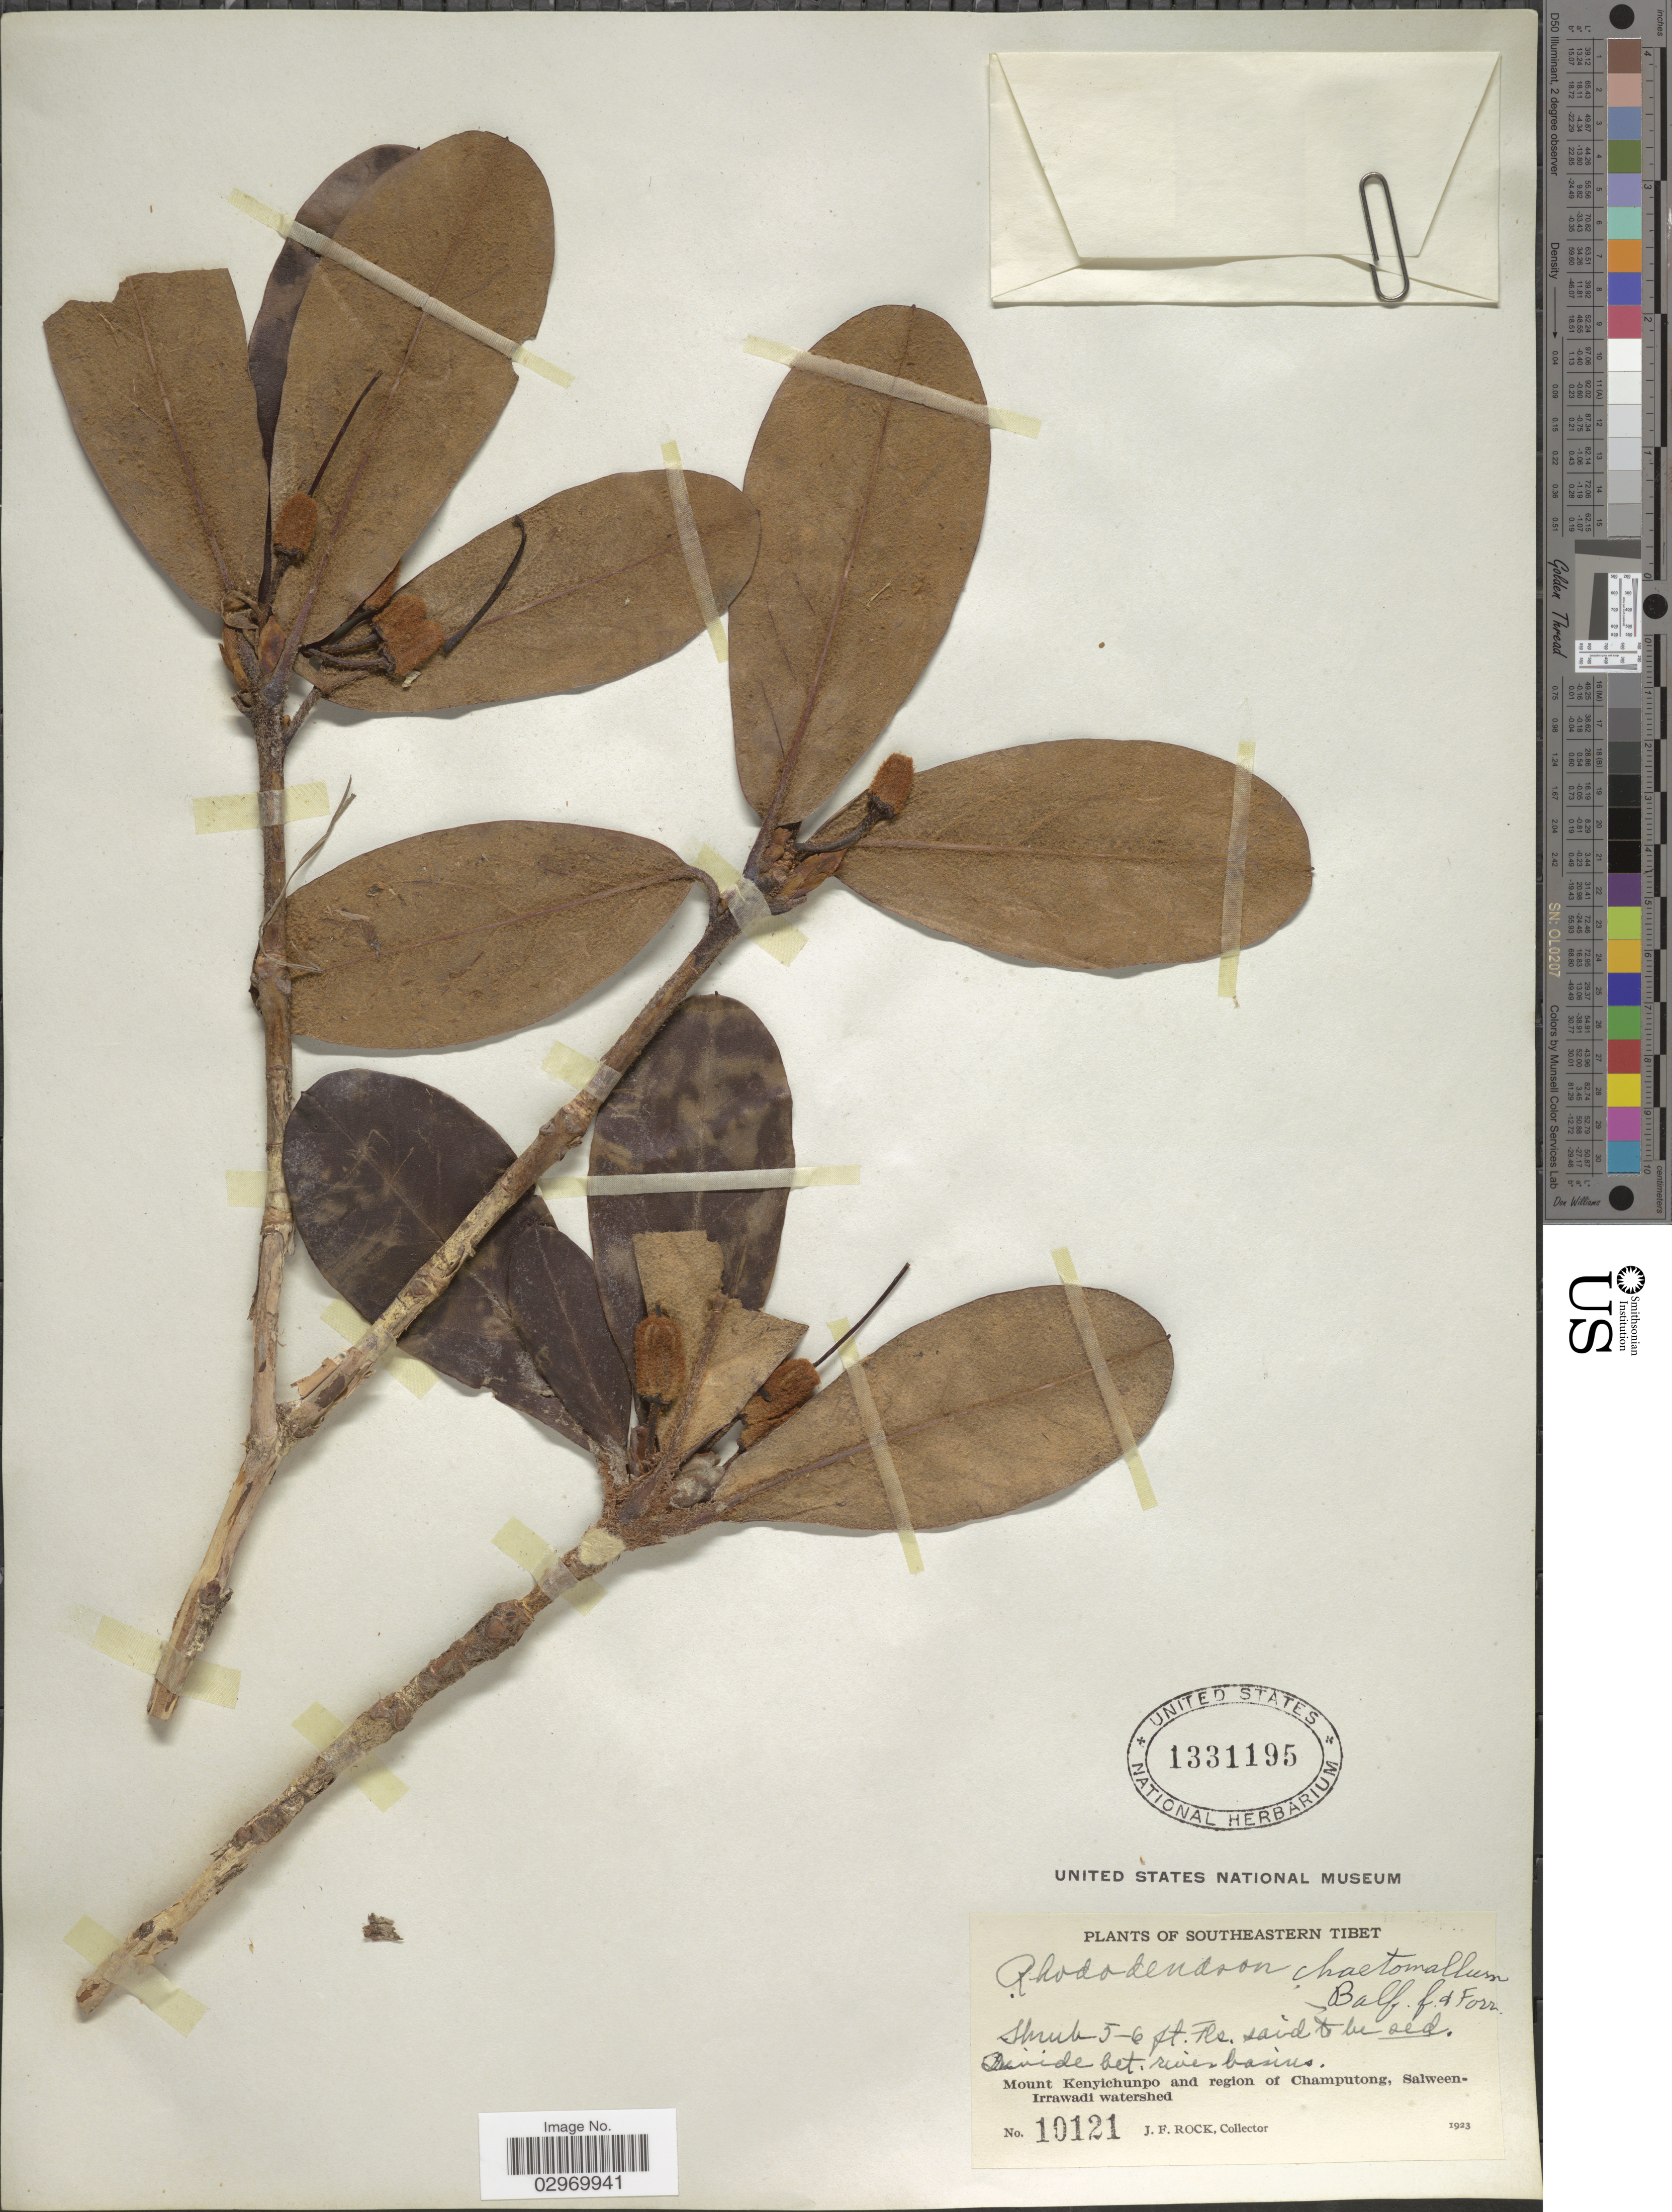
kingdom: Plantae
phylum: Tracheophyta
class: Magnoliopsida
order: Ericales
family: Ericaceae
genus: Rhododendron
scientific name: Rhododendron chaetomallum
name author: Balf. f. & Forrest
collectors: J. Rock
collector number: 10121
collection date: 1923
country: China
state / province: Xizang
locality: Southeastern Tibet. Divide bet. river basins. Mount Kenyichunpo, and region of Champutong, Salween-Irrawadi watershed.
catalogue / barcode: US 1331195